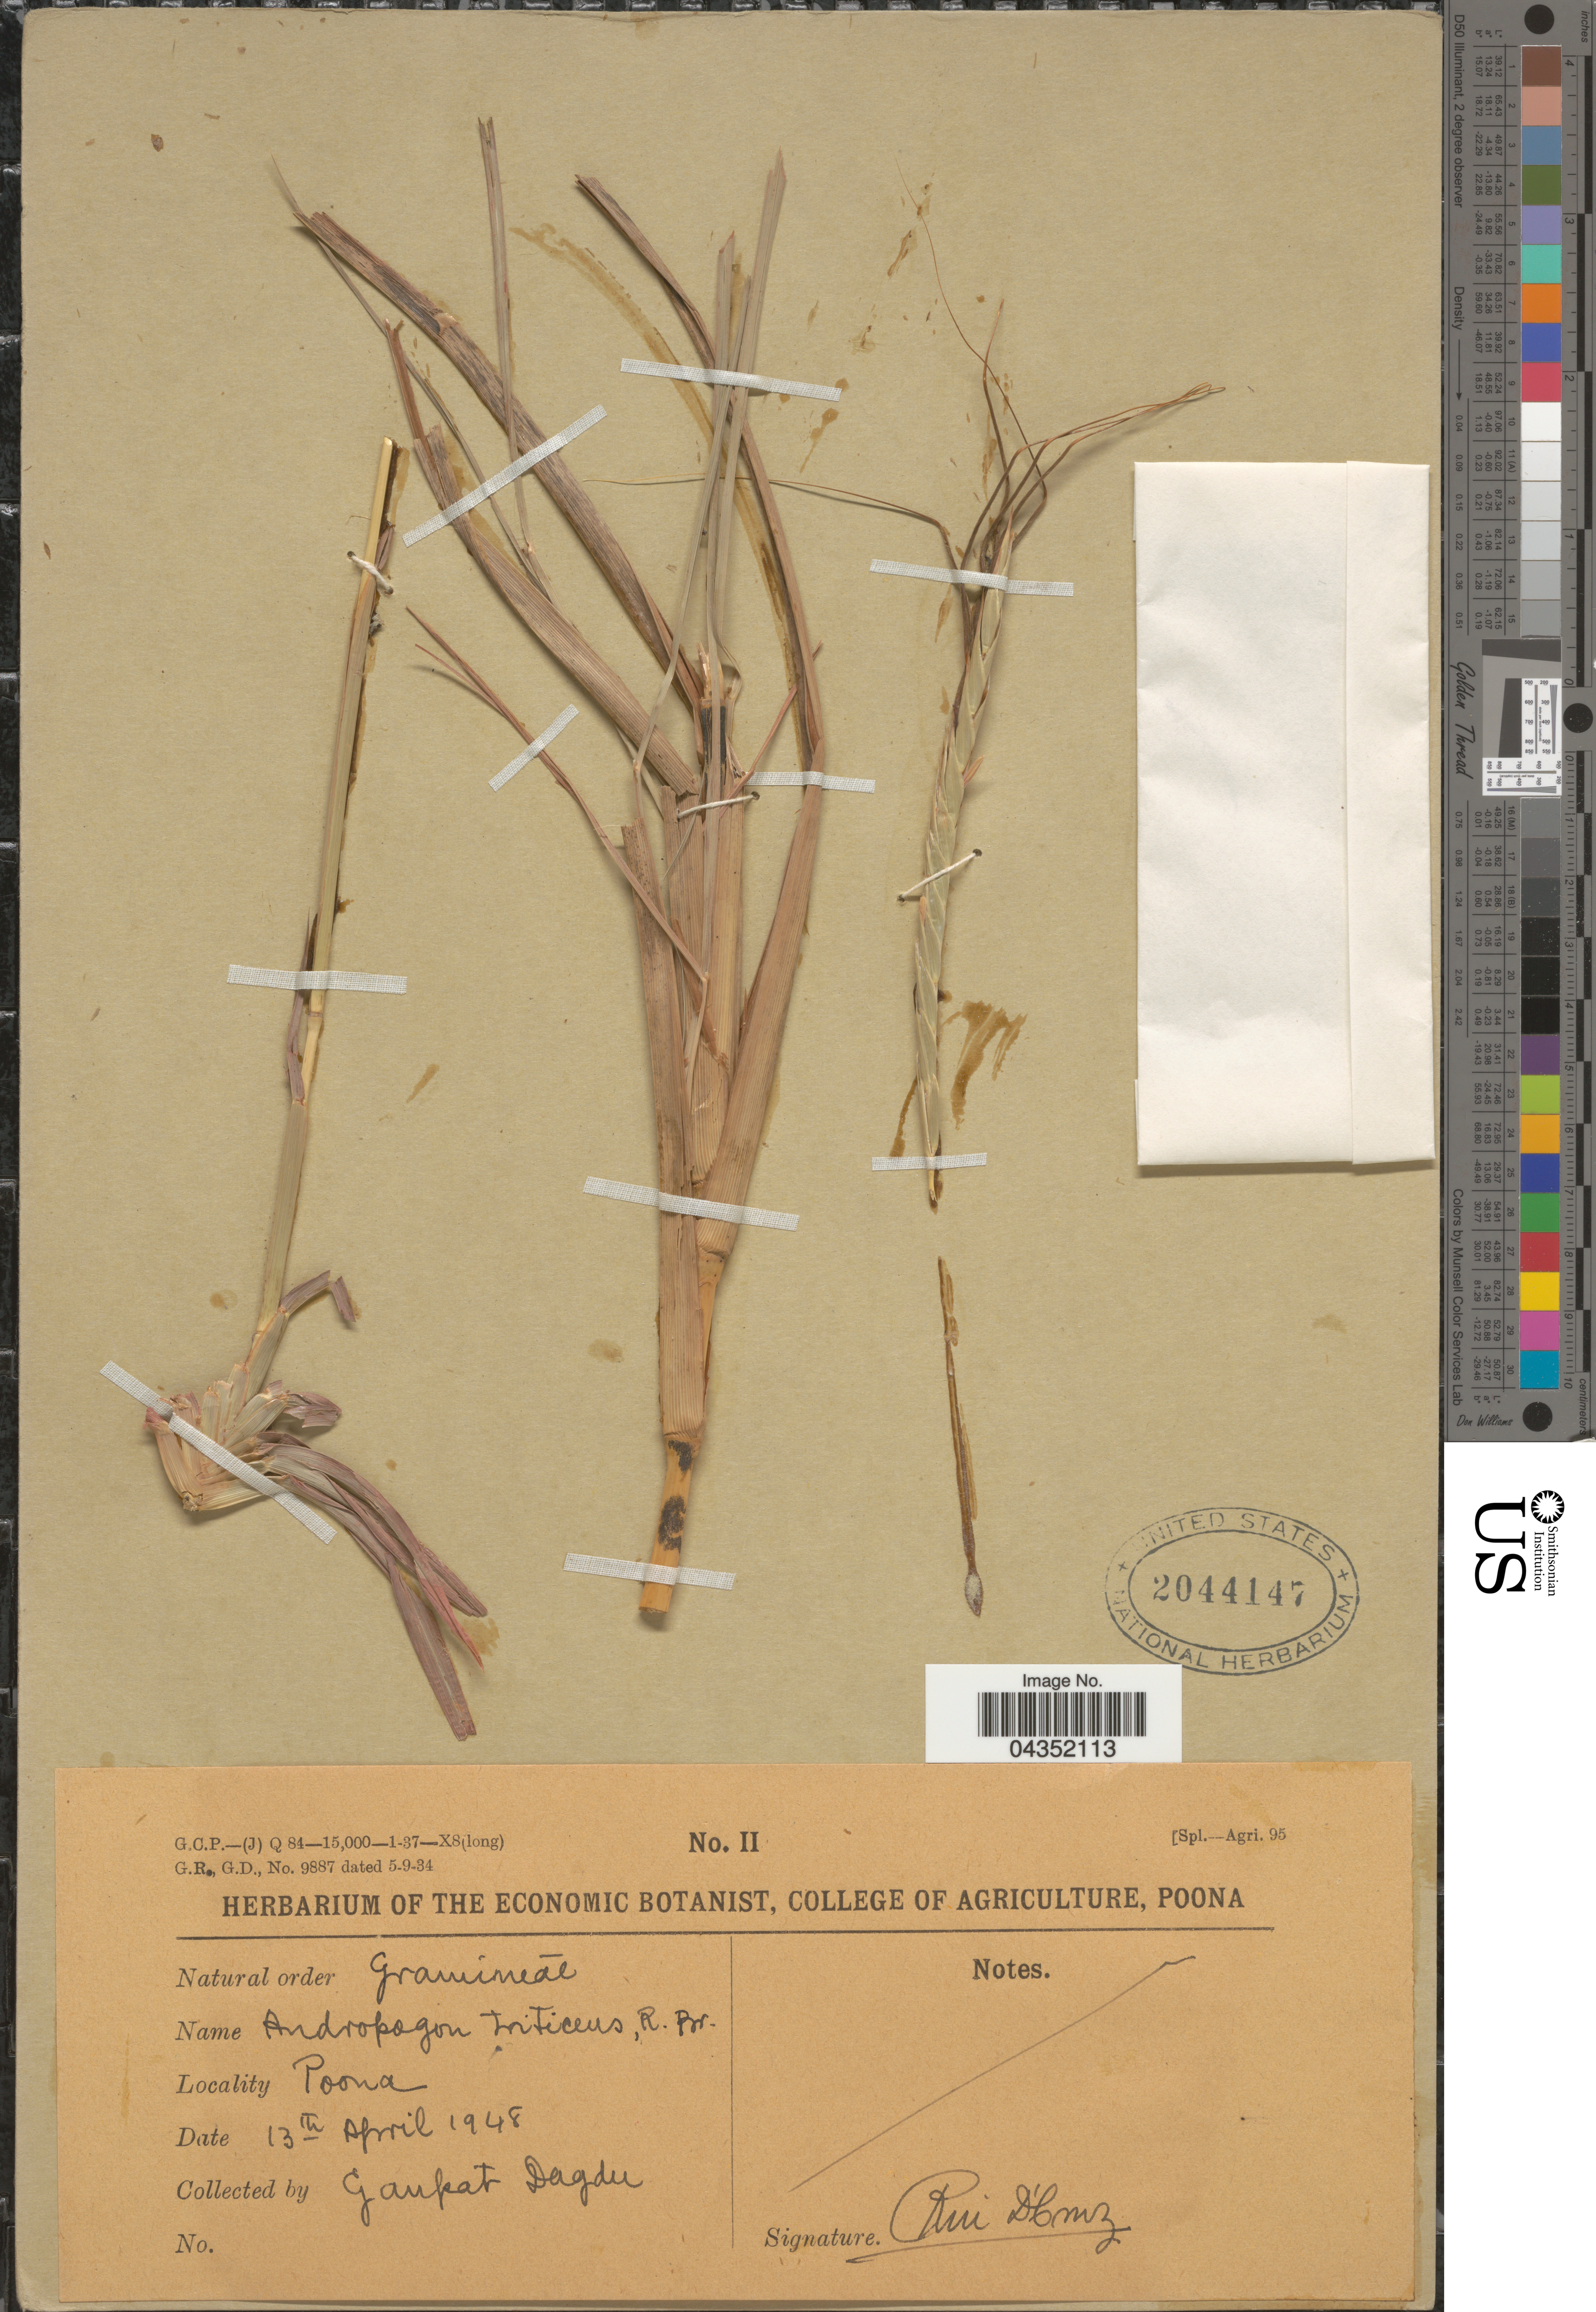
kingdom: Plantae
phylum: Tracheophyta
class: Liliopsida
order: Poales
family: Poaceae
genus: Heteropogon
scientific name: Heteropogon triticeus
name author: (R. Br.) Stapf ex Craib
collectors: G. Dagdu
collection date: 1948-04-13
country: India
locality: Poona.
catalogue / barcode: US 2044147